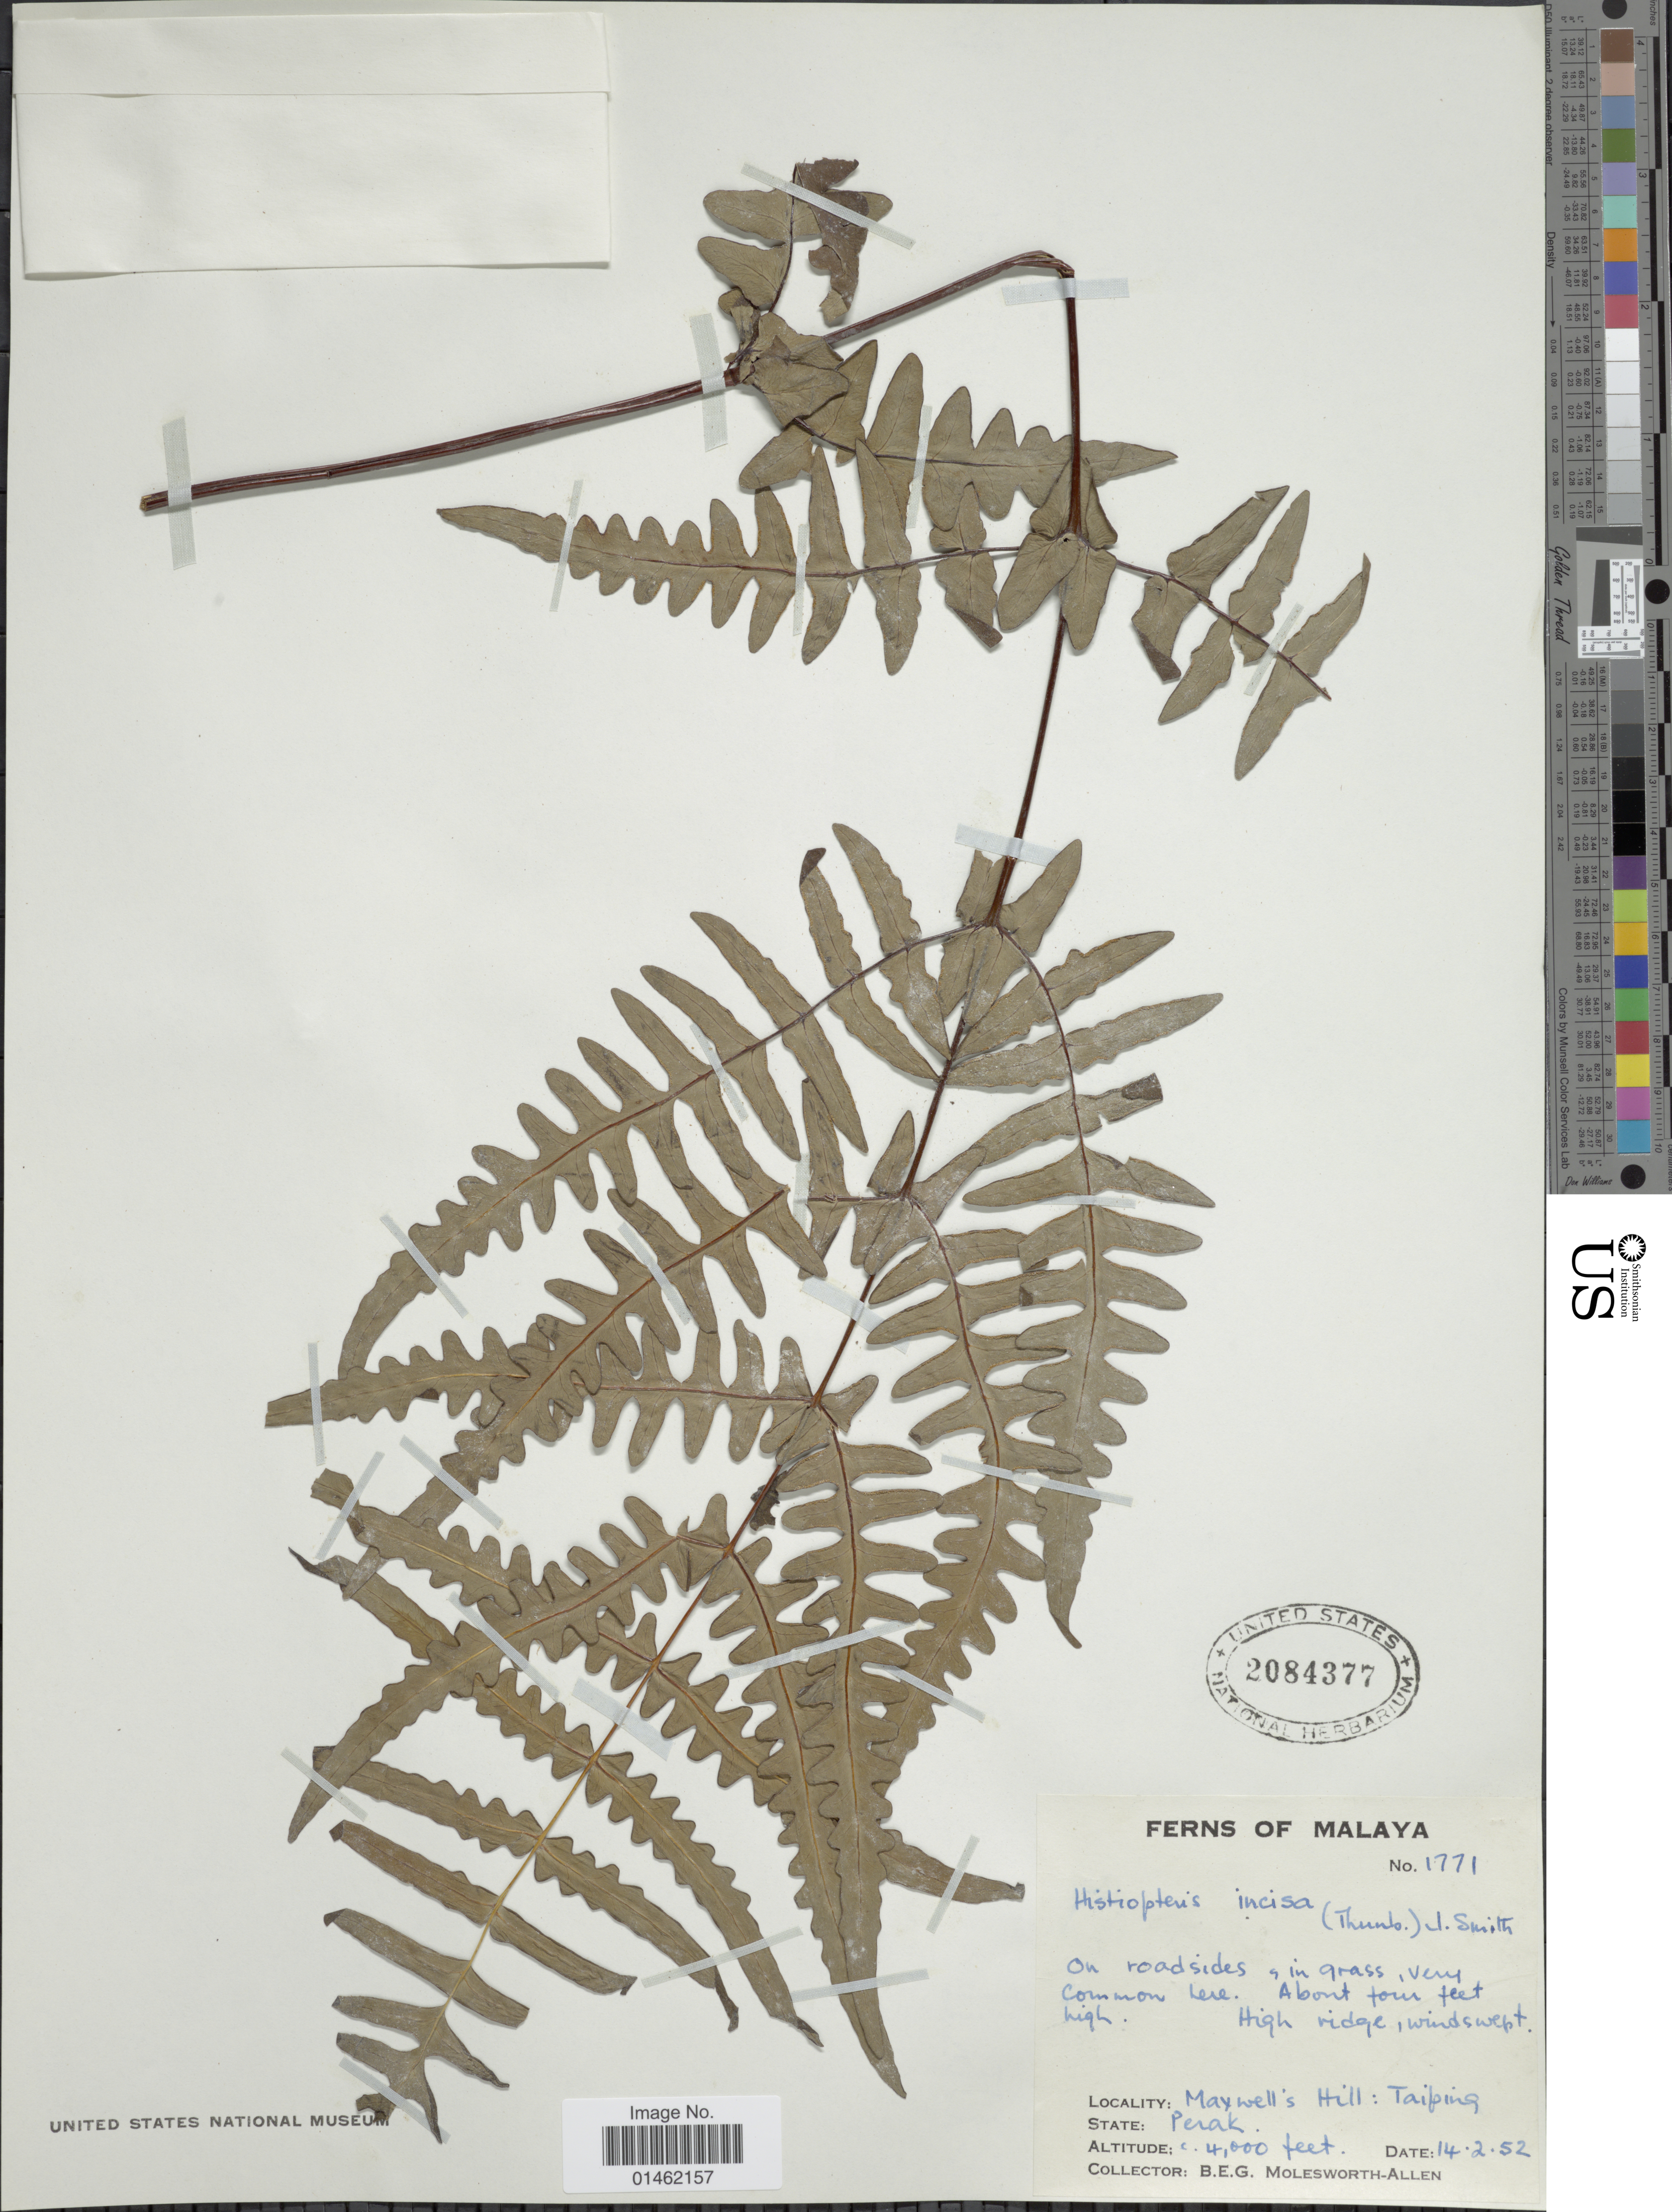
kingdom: Plantae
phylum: Tracheophyta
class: Polypodiopsida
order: Polypodiales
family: Dennstaedtiaceae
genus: Histiopteris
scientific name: Histiopteris incisa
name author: (Thunb.) J. Sm.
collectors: B. E. G. Molesworth-Allen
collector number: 1771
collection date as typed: Transcribed d/m/y: 14/2/52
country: Malaysia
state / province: Perak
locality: Maxwell's Hill: Taiping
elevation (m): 1219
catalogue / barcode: US 2084377